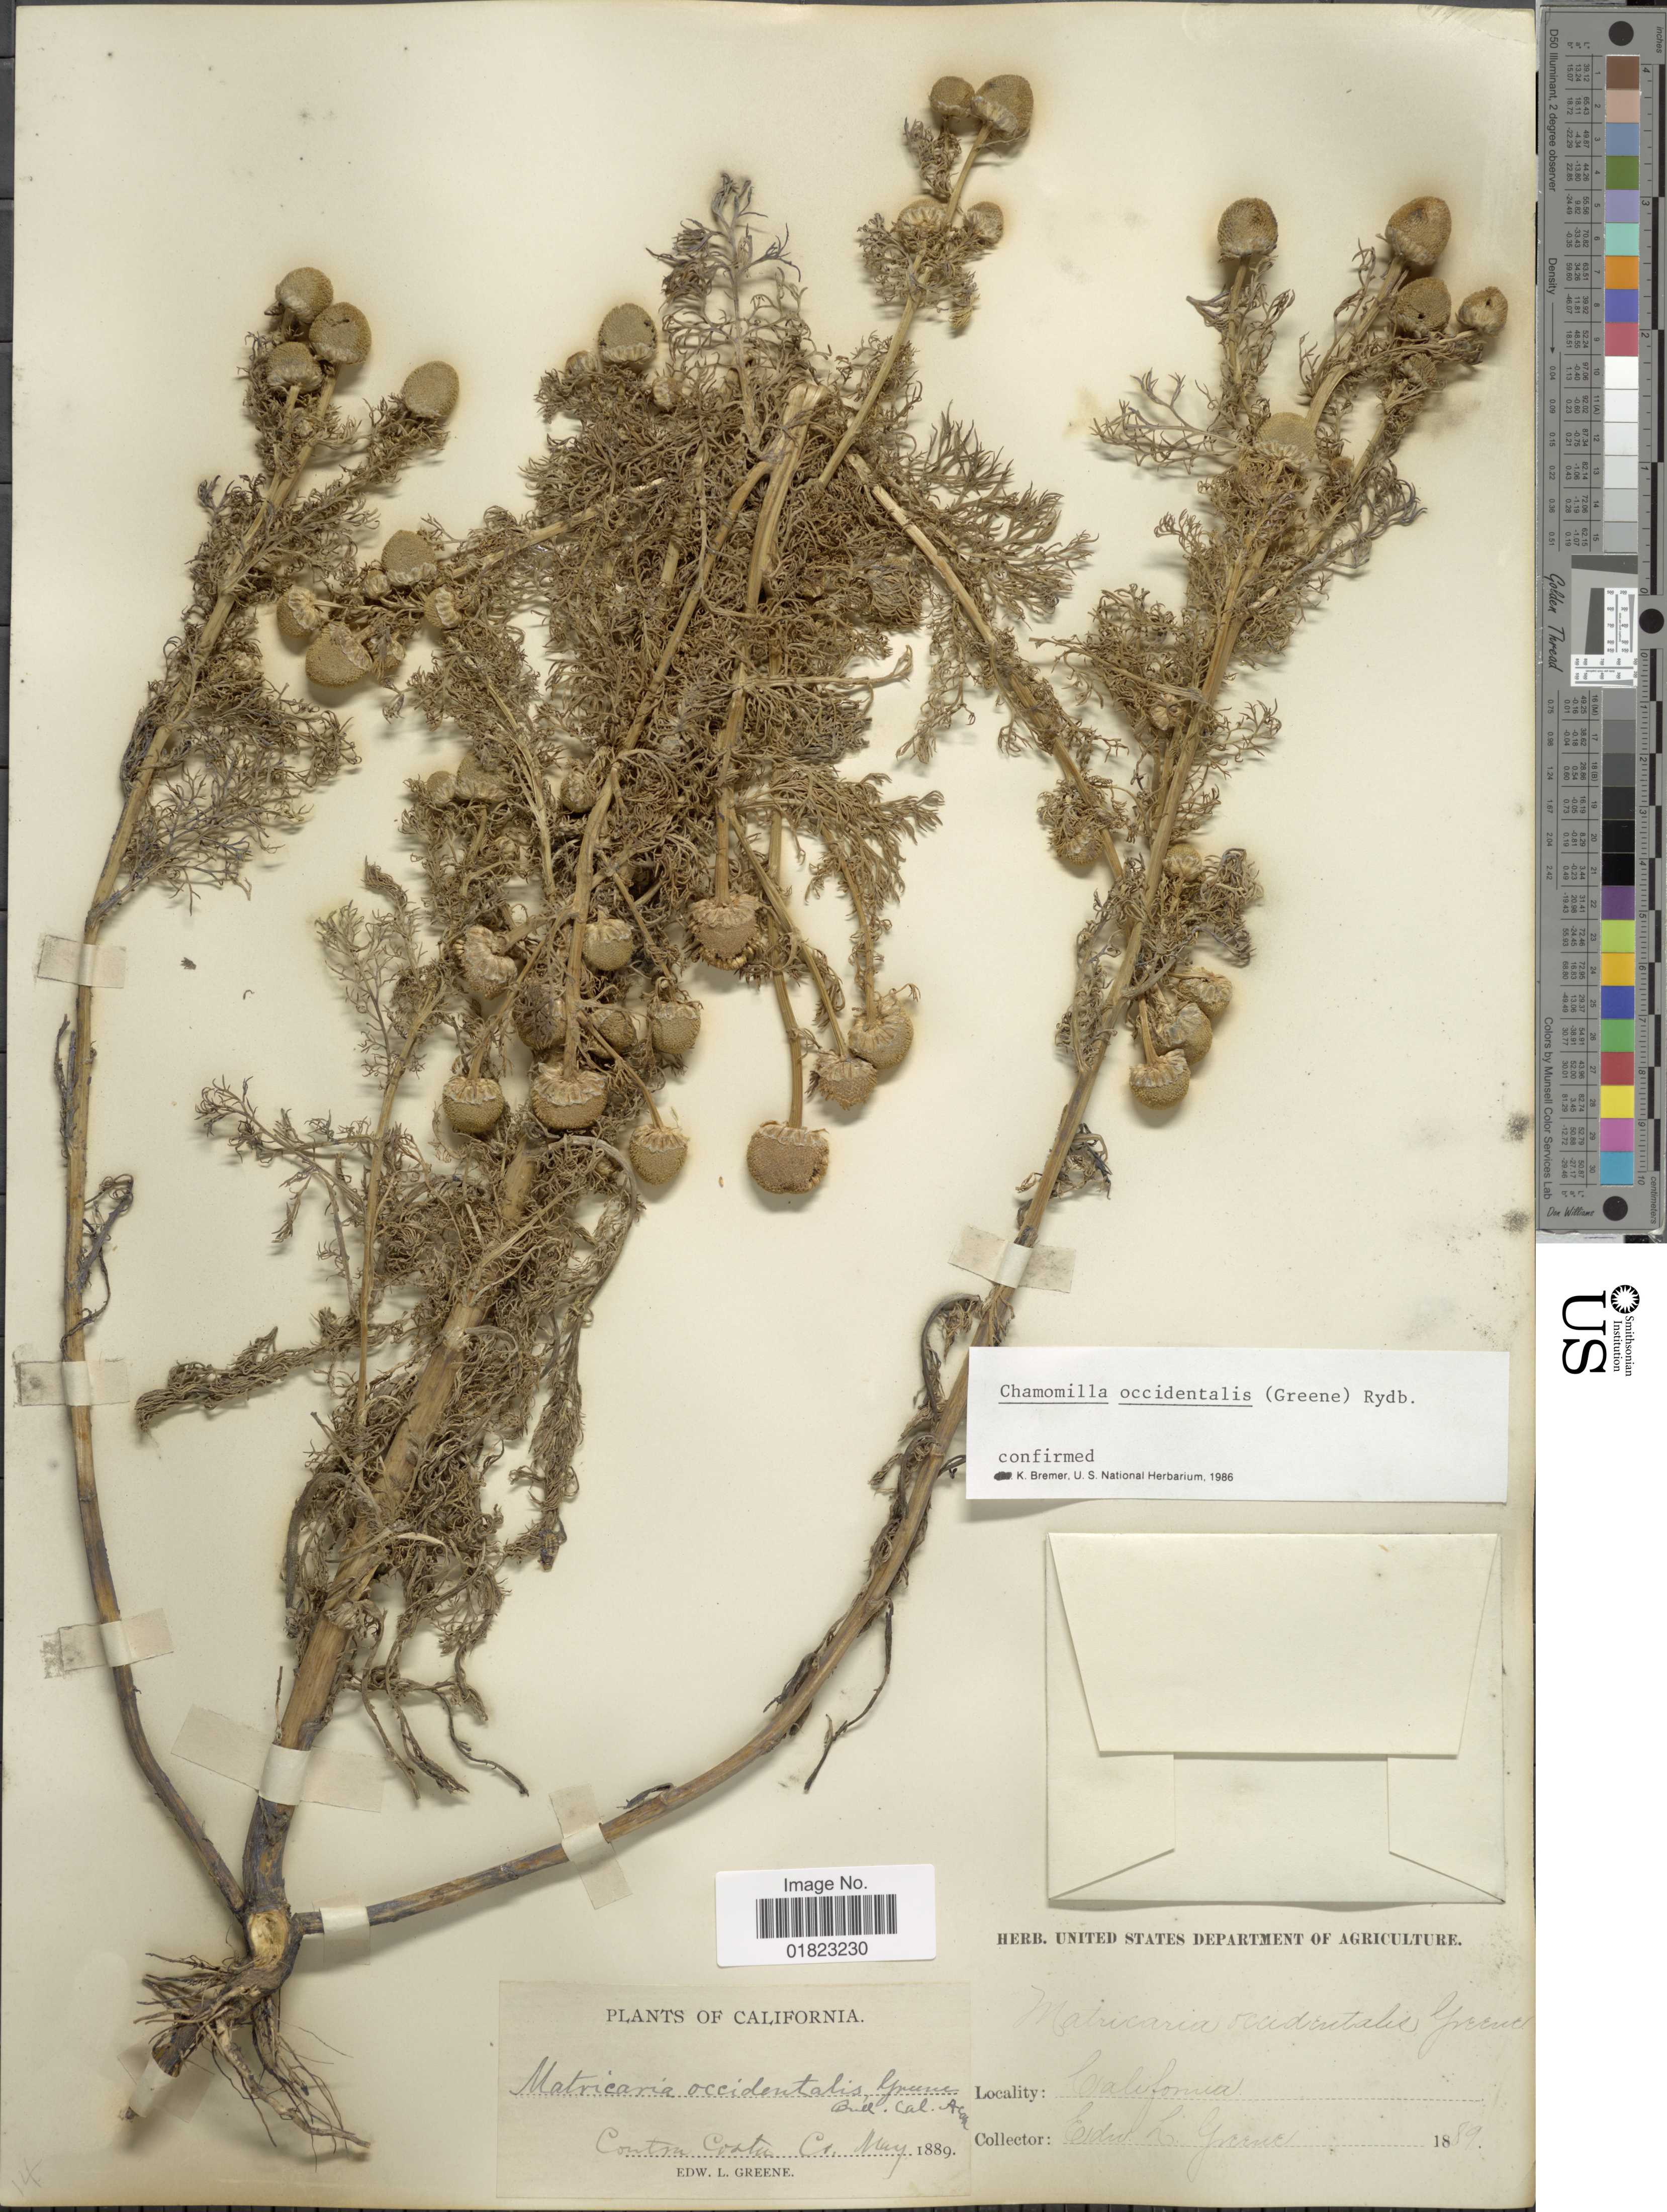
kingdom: Plantae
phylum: Tracheophyta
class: Magnoliopsida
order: Asterales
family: Asteraceae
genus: Matricaria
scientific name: Matricaria occidentalis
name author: Greene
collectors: E. L. Greene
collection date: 1889-05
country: United States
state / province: California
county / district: Contra Costa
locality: Contra Costa Co.